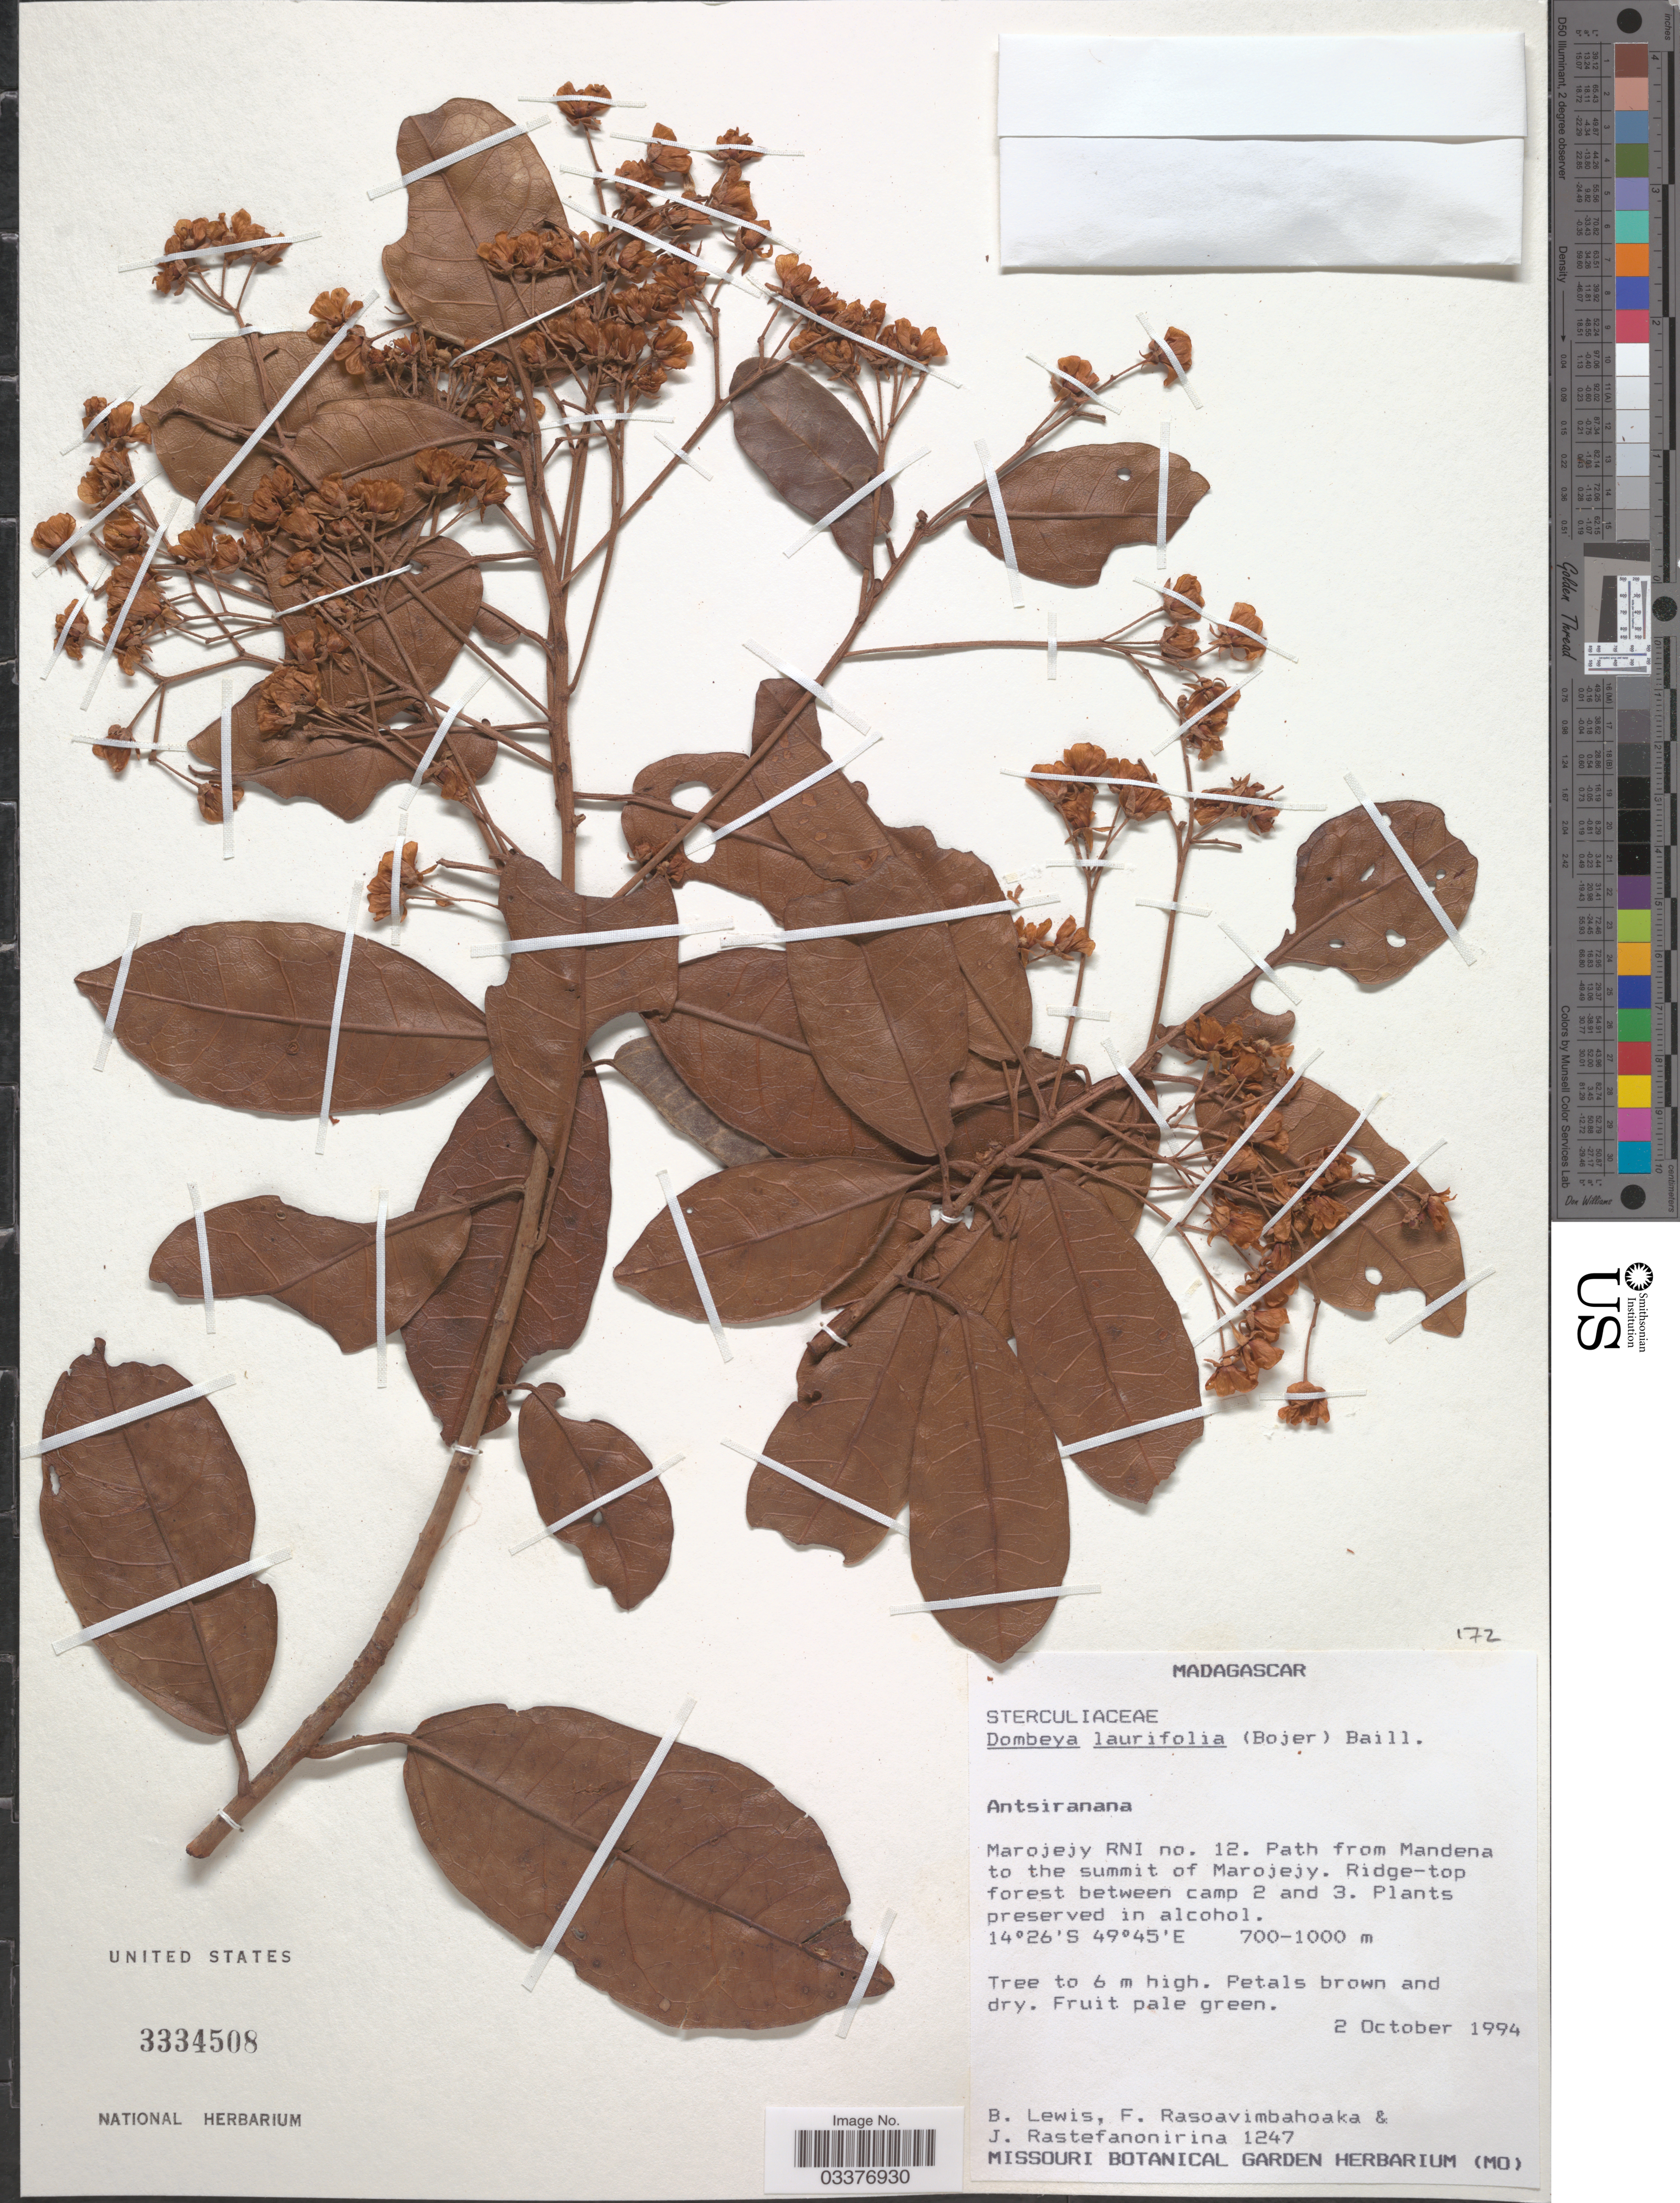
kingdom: Plantae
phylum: Tracheophyta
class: Magnoliopsida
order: Malvales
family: Malvaceae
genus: Dombeya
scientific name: Dombeya laurifolia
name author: (Bojer) Baill.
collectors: B. Lewis, F. Rasoavimbahoaka & J. Rastefanonirina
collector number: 1247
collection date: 1994-10-02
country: Madagascar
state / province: Sava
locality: Marojejy RNI no. 12. Path from Mandena to the summit of Marojejy. Ridge-top forest between camp 2 and 3.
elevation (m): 700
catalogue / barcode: US 3334508